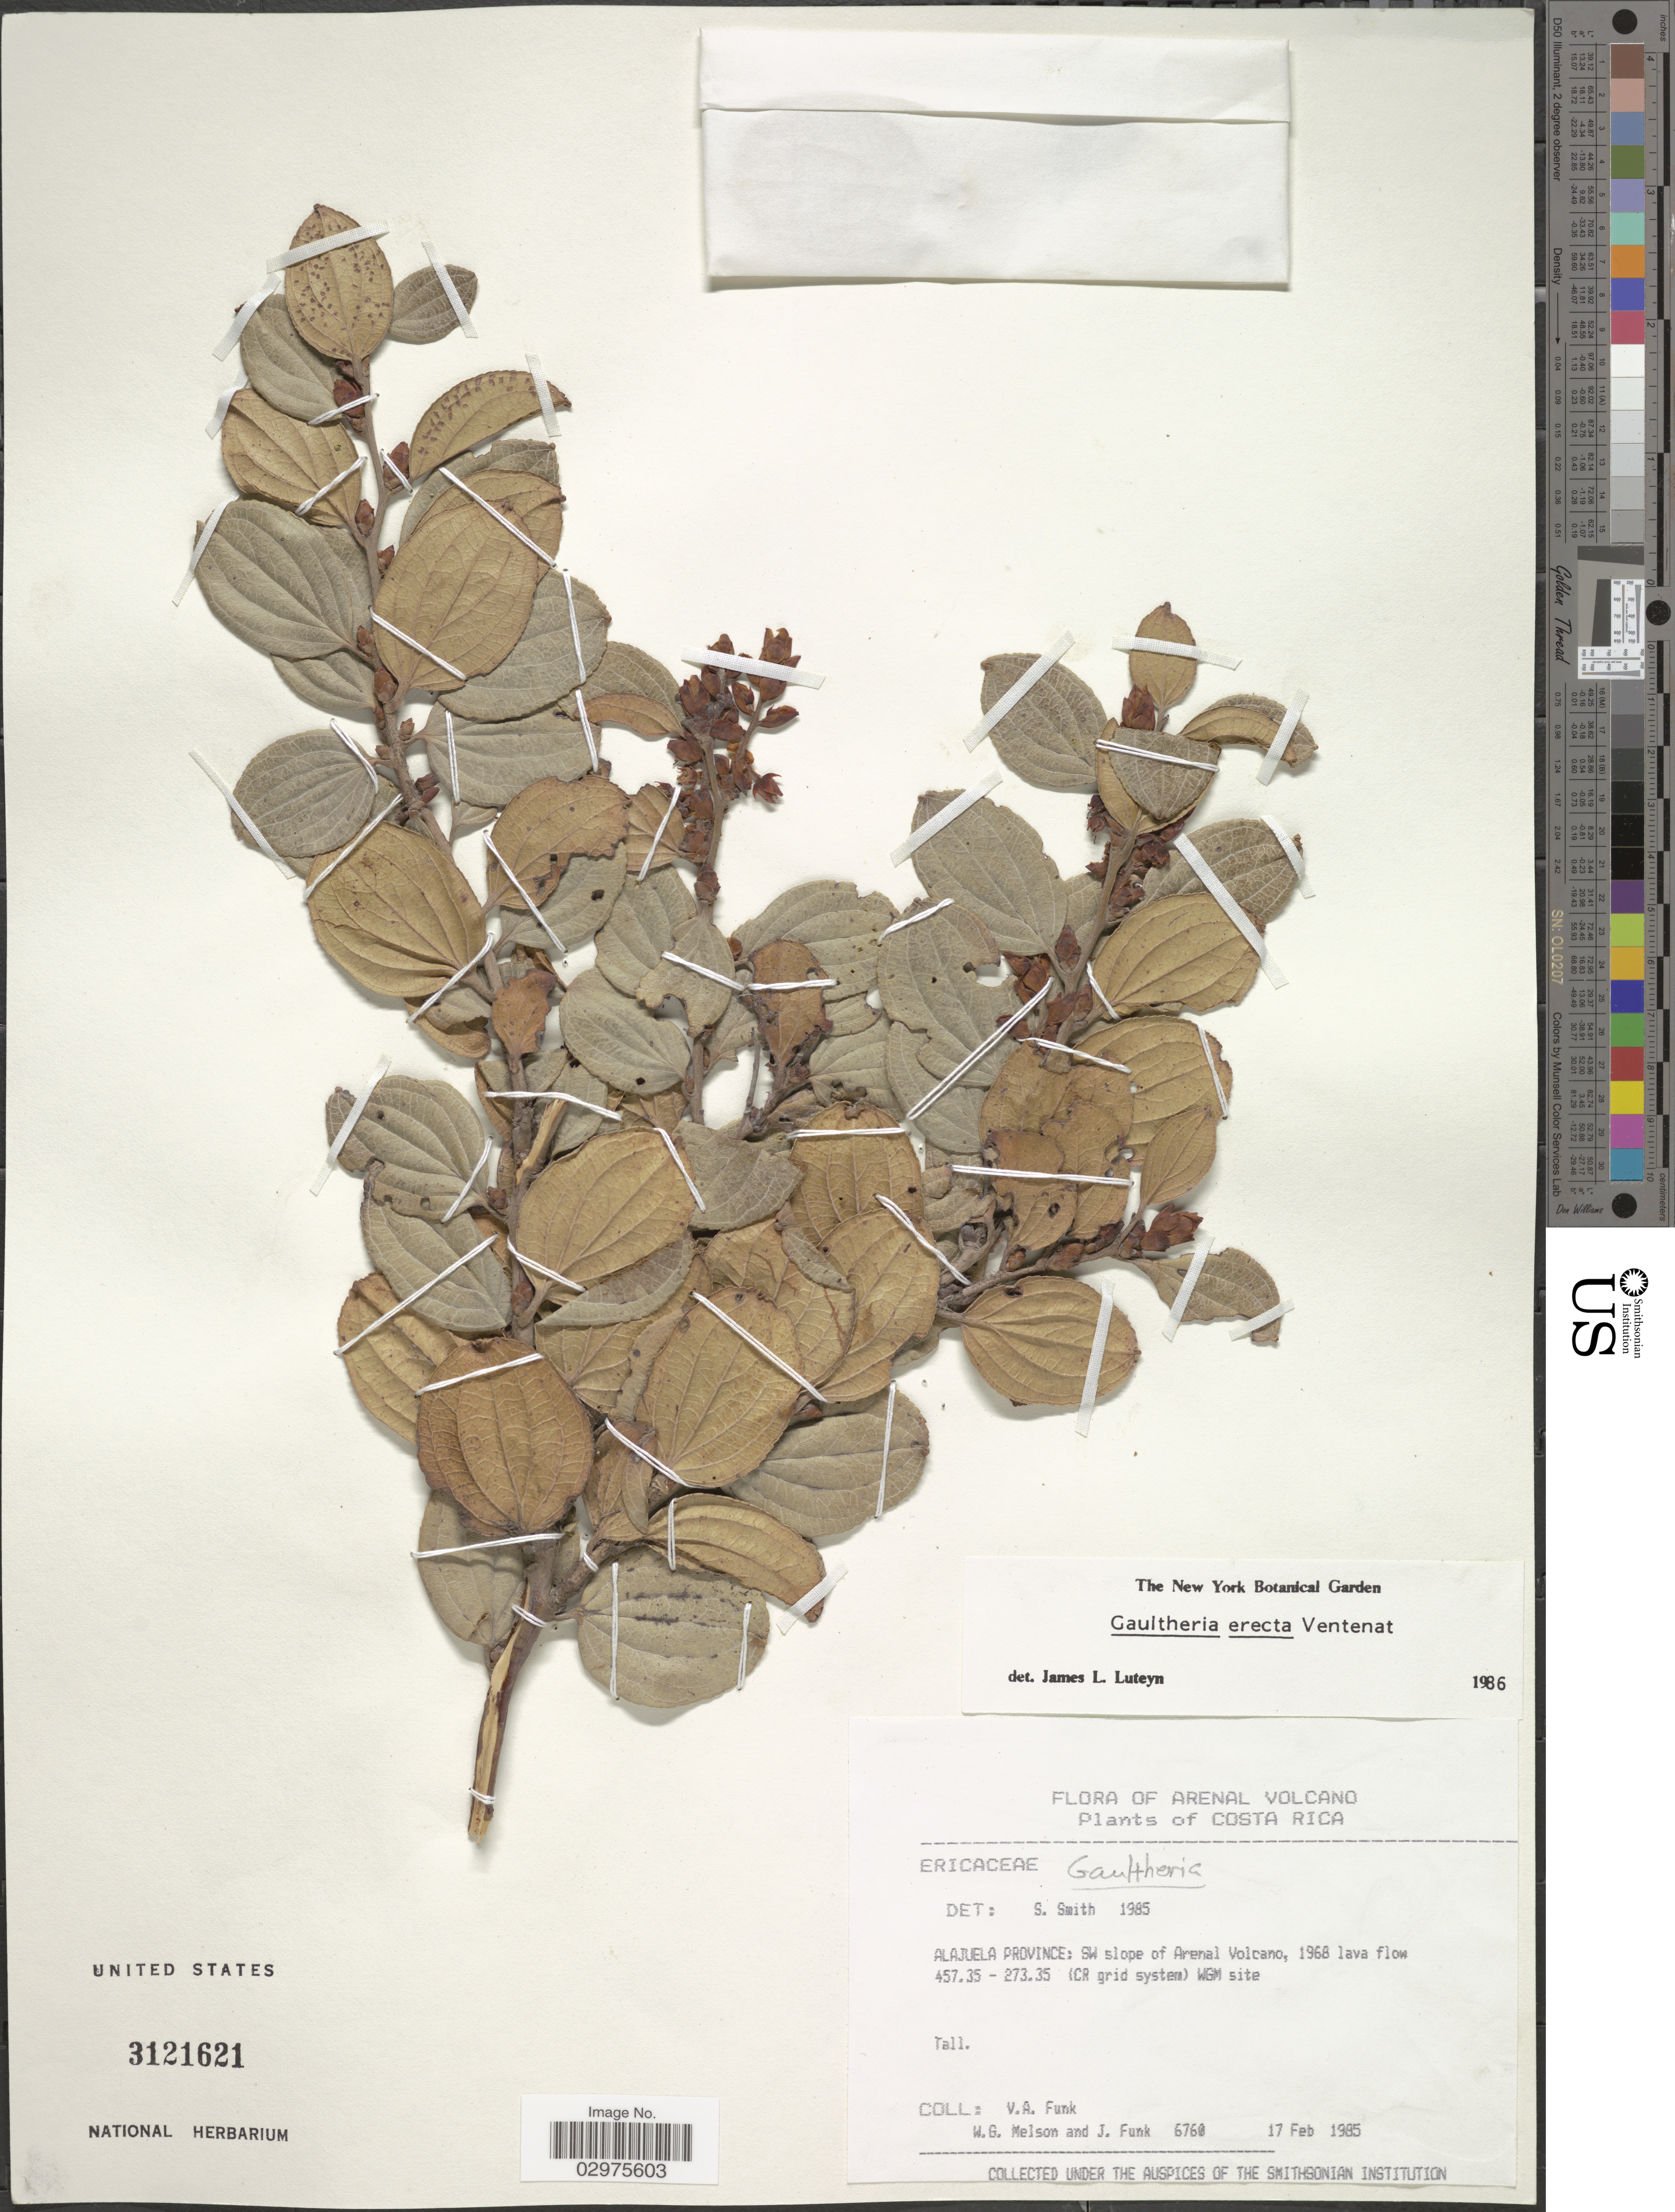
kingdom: Plantae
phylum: Tracheophyta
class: Magnoliopsida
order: Ericales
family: Ericaceae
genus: Gaultheria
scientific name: Gaultheria erecta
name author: Vent.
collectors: V. Funk, W. Melson & J. Funk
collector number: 6760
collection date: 1985-02-17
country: Costa Rica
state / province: Alajuela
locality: SW slope of Arenal Volcano, 1968 lava flow 457.35 - 273.35 (CR grid system) WGM site.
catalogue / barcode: US 3121621